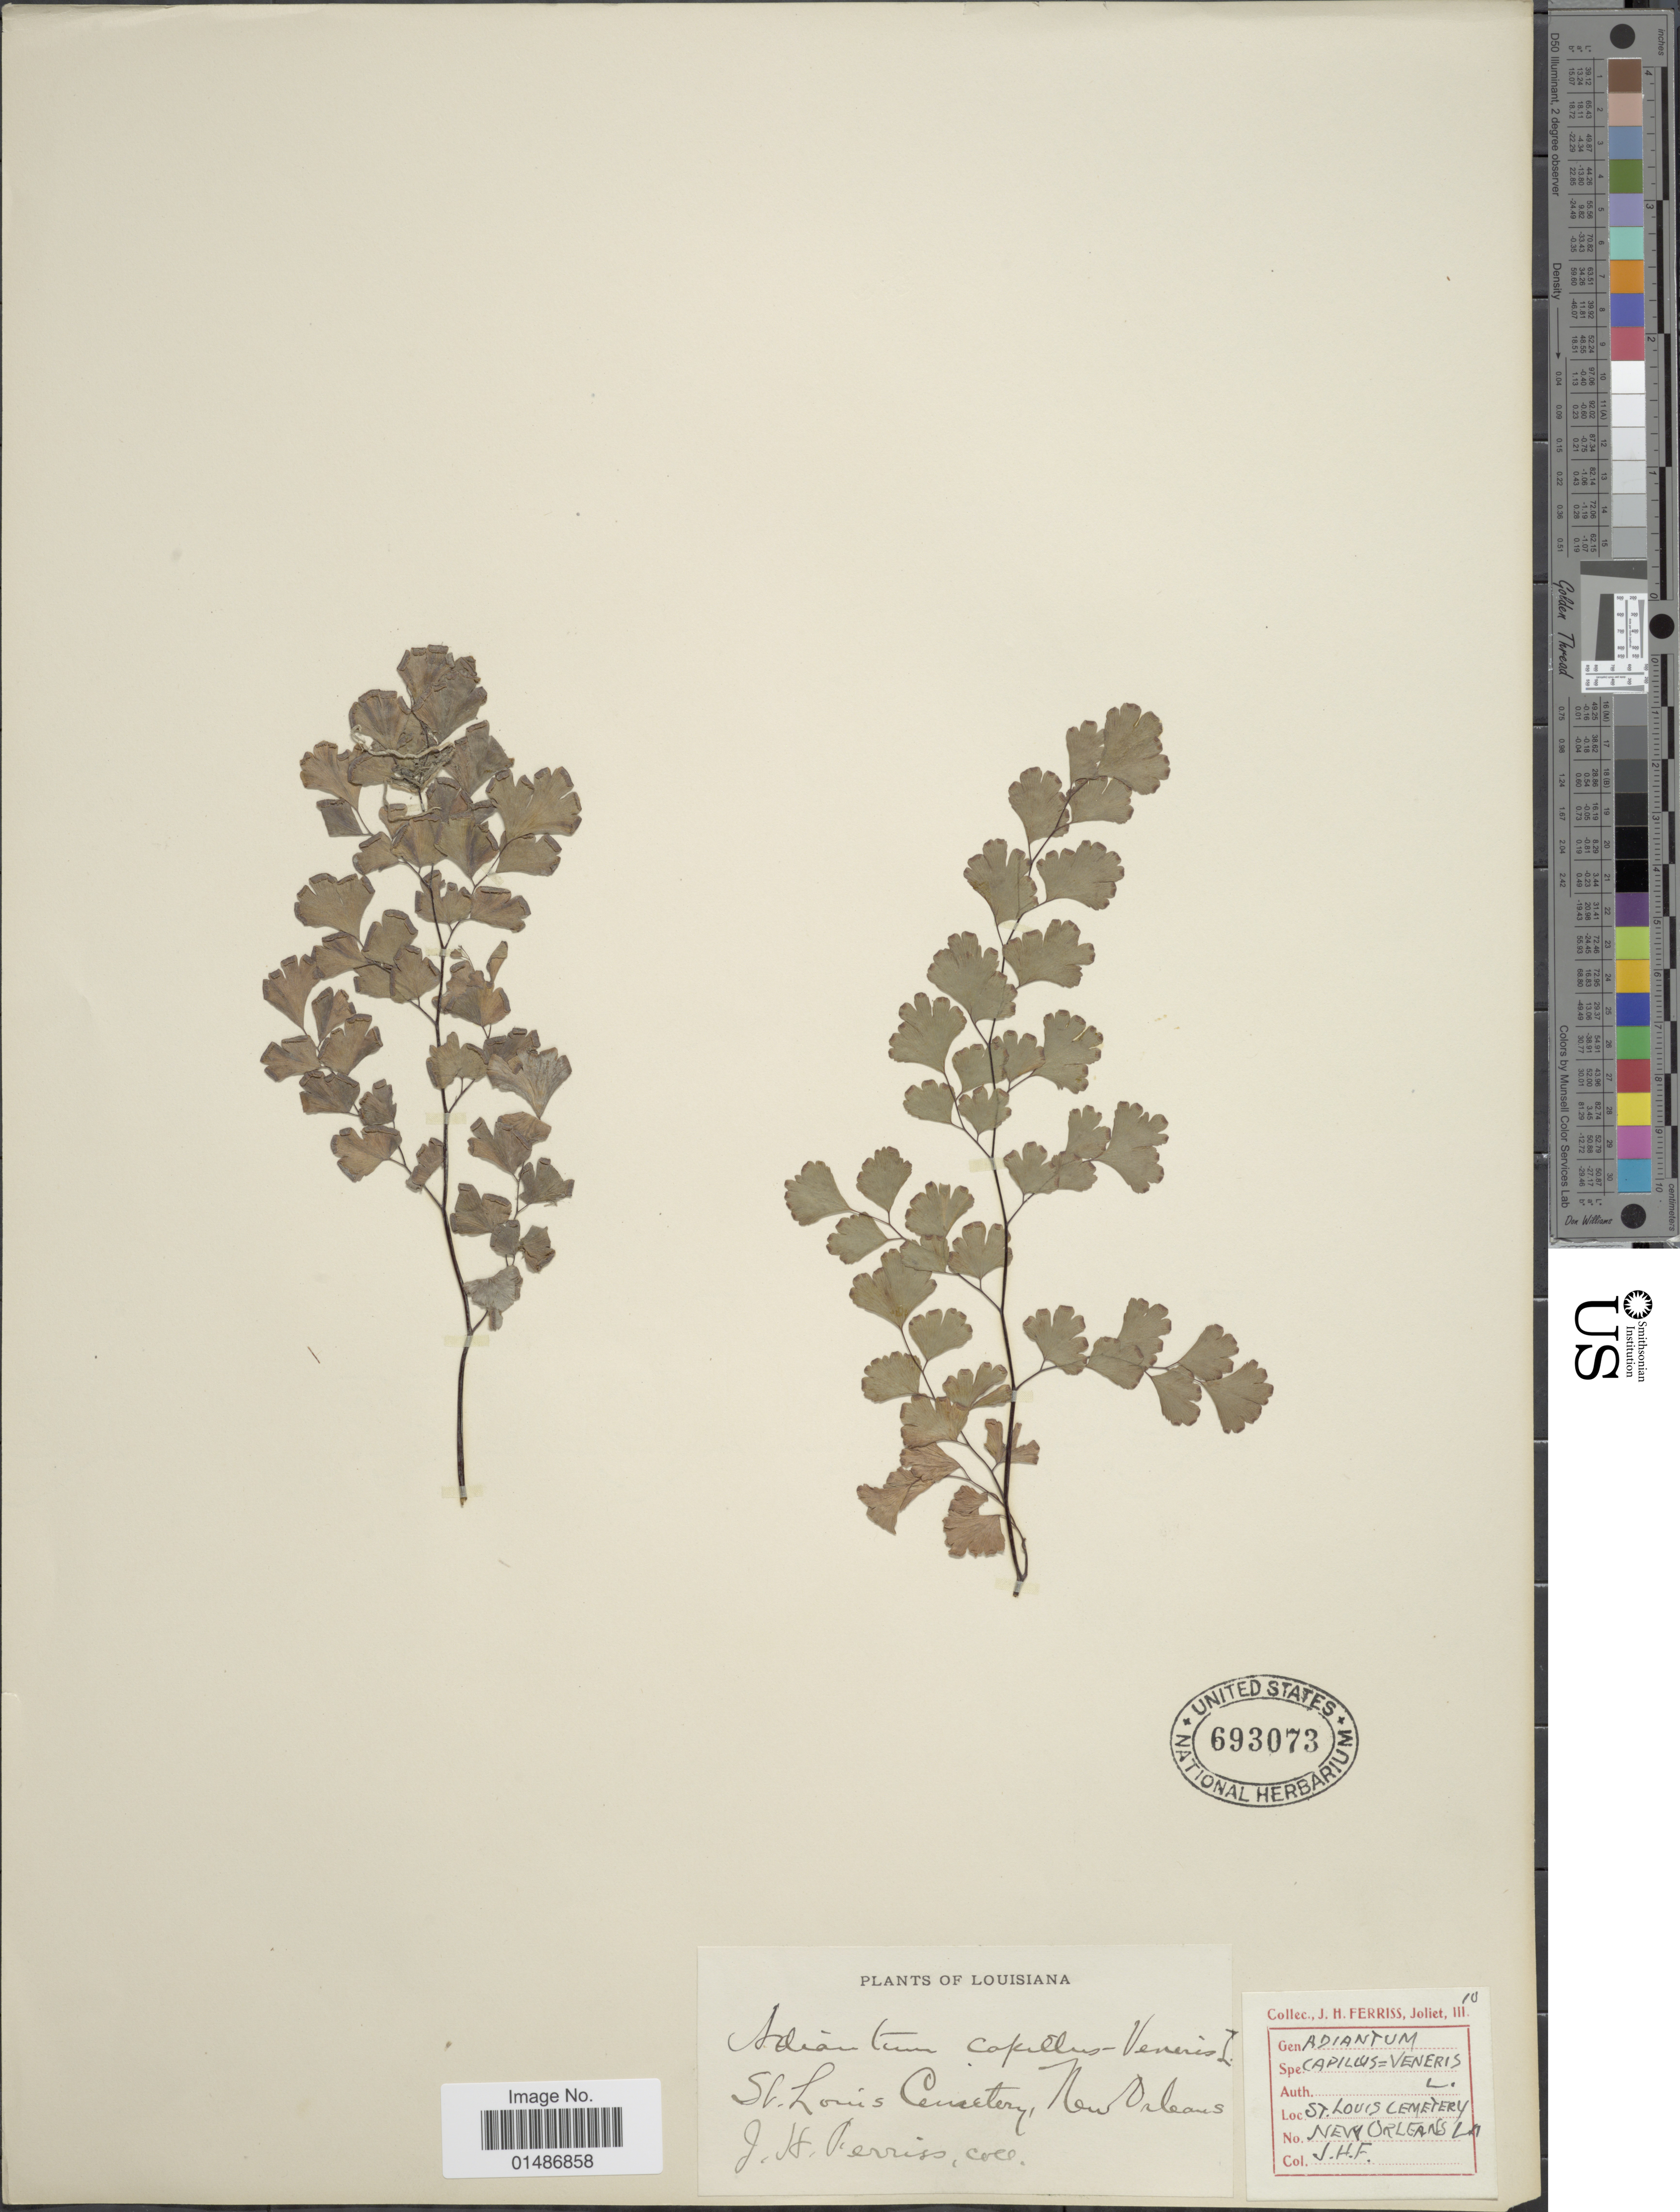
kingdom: Plantae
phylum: Tracheophyta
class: Polypodiopsida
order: Polypodiales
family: Pteridaceae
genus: Adiantum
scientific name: Adiantum capillus-veneris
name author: L.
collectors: J. Ferriss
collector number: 10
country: United States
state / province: Louisiana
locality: St. Louis Cemetery, New Orleans.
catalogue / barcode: US 693073